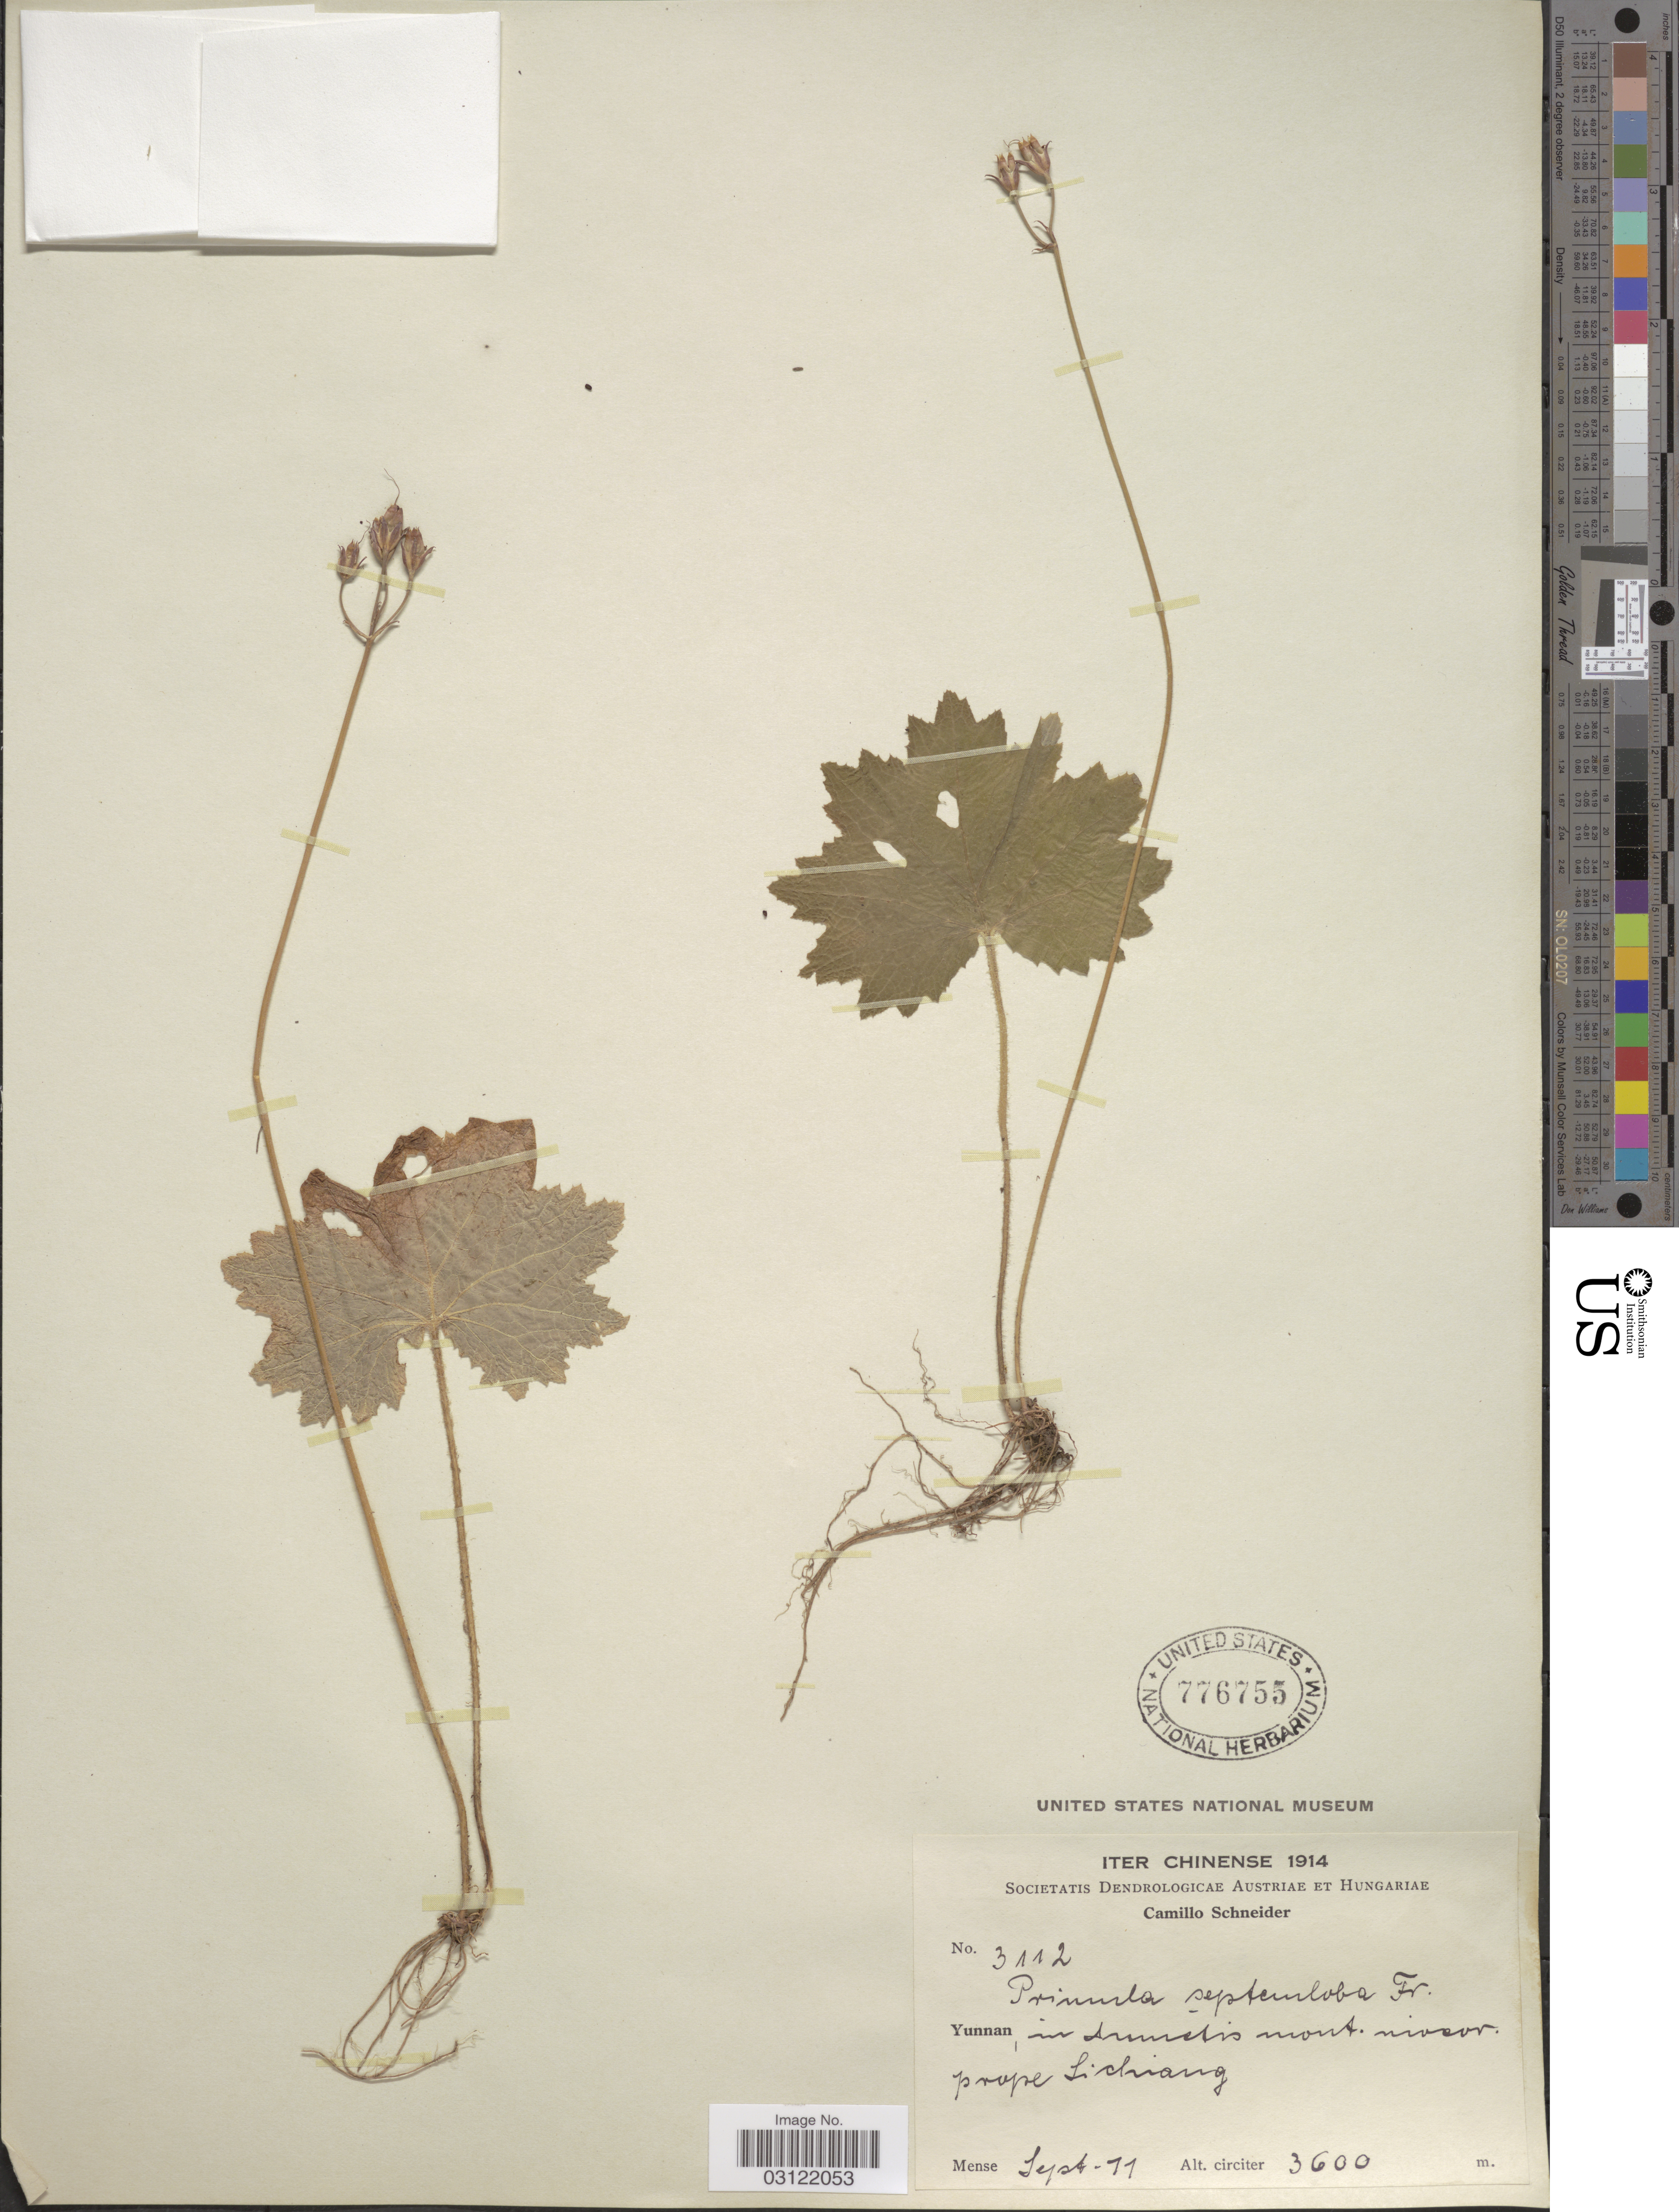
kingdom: Plantae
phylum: Tracheophyta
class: Magnoliopsida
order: Ericales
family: Primulaceae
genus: Primula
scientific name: Primula septemloba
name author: Franch.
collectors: C. K. Schneider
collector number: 3112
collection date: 1914-09-11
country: China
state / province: Yunnan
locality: In dumetis mont. niveor prope Lichiang.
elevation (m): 3600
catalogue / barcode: US 776755